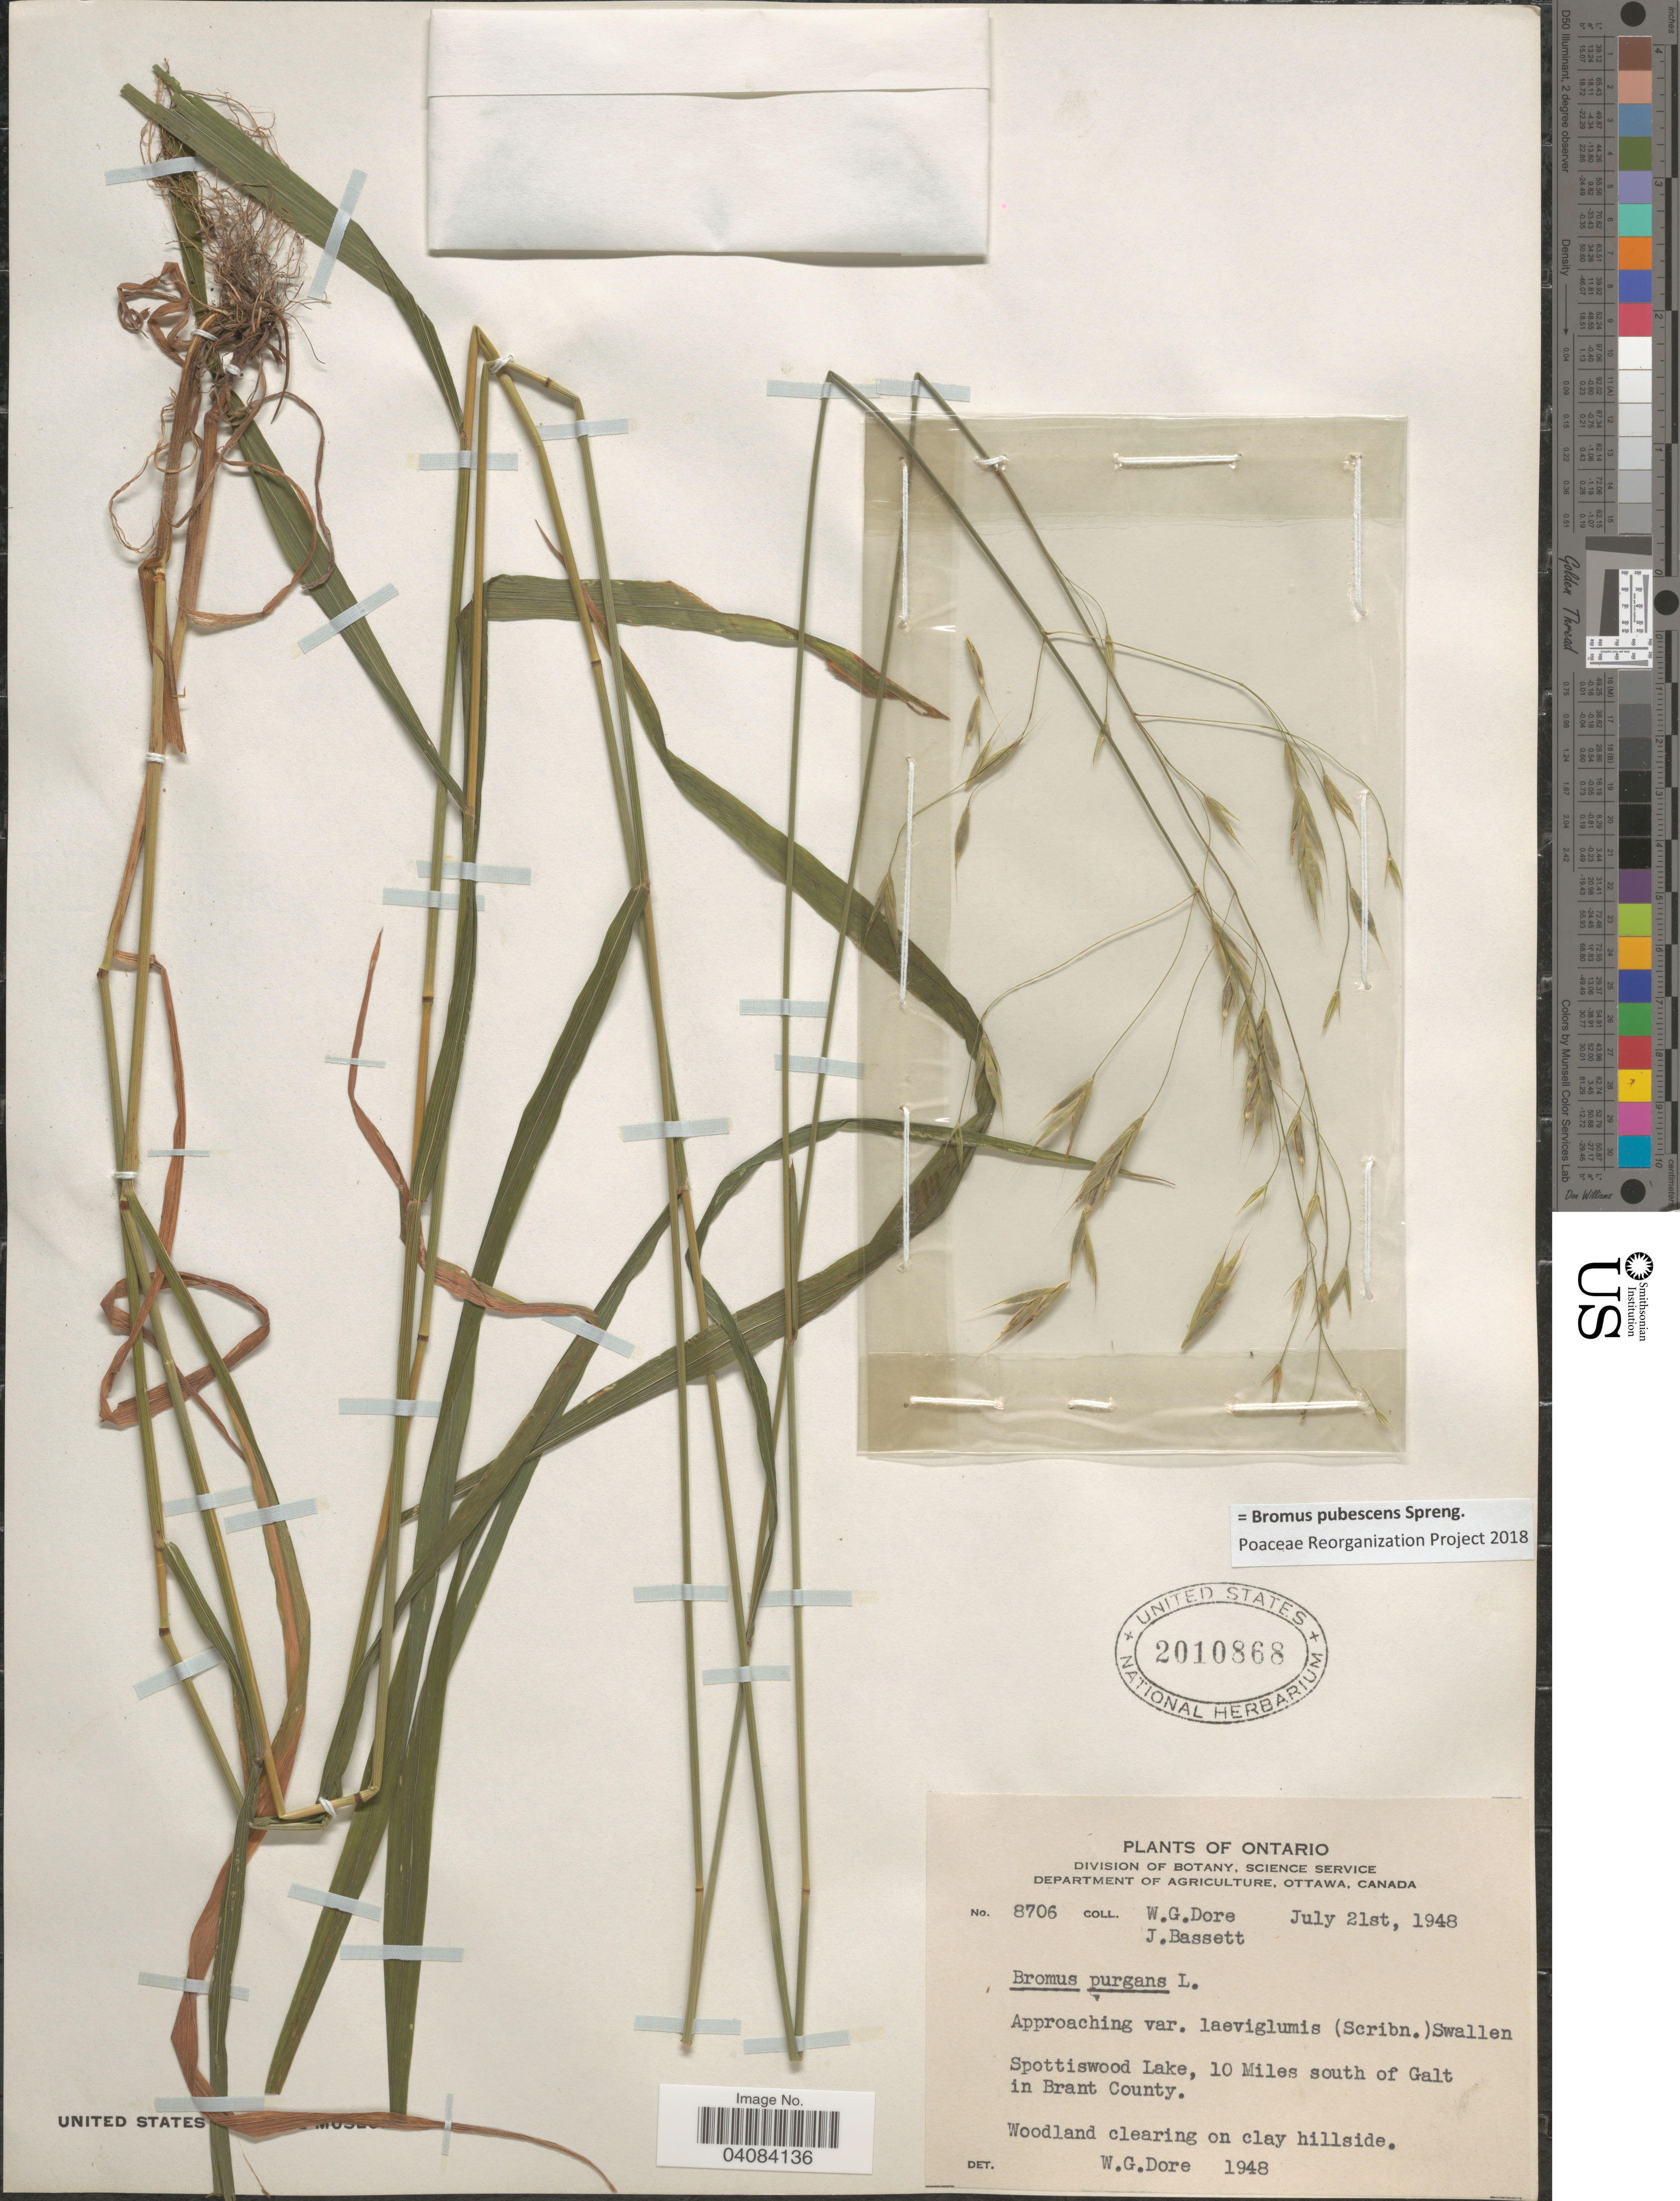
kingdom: Plantae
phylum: Tracheophyta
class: Liliopsida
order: Poales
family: Poaceae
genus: Bromus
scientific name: Bromus pubescens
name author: Muhl. ex Willd.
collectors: W. Dore & J. Bassett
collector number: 8706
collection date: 1948-07-21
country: Canada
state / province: Ontario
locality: Spottiswood Lake, 10 Miles south of Galt in Brant County.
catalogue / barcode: US 2010868